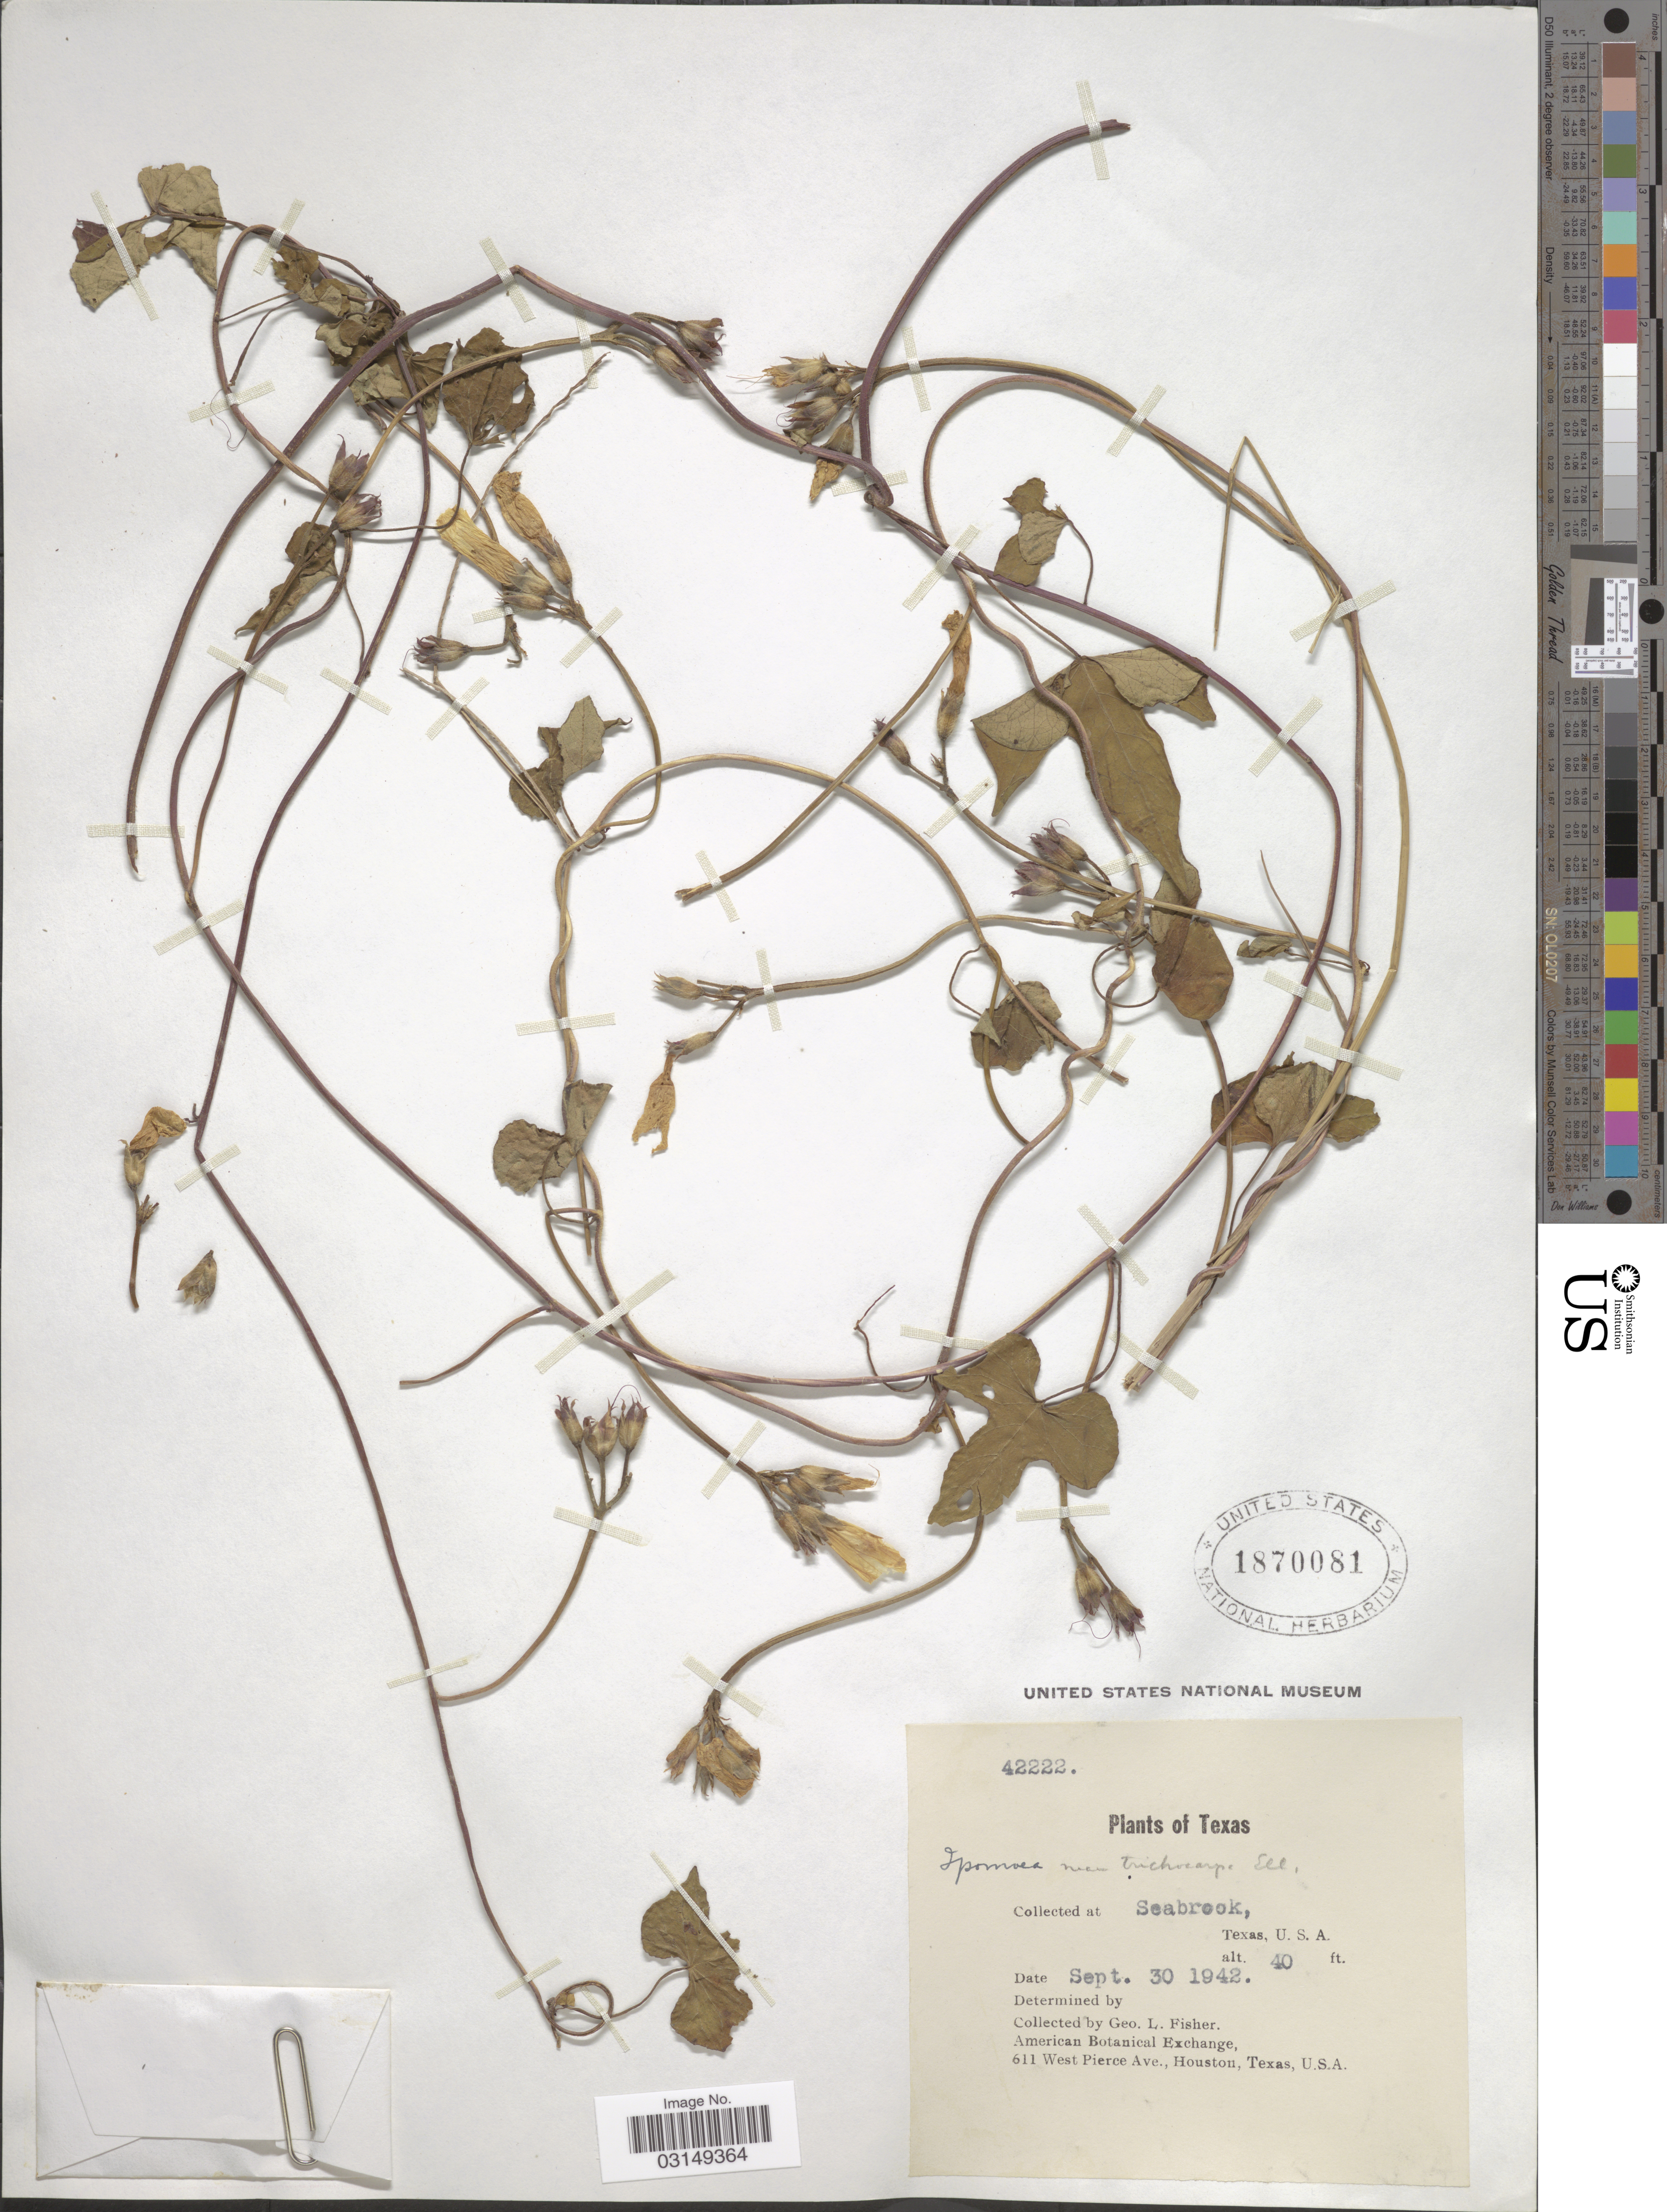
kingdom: Plantae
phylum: Tracheophyta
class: Magnoliopsida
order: Solanales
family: Convolvulaceae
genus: Ipomoea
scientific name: Ipomoea trichocarpa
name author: Elliott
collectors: G. L. Fisher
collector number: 42222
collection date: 1942-09-30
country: United States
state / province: Texas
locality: Seabrook.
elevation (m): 12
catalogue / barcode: US 1870081